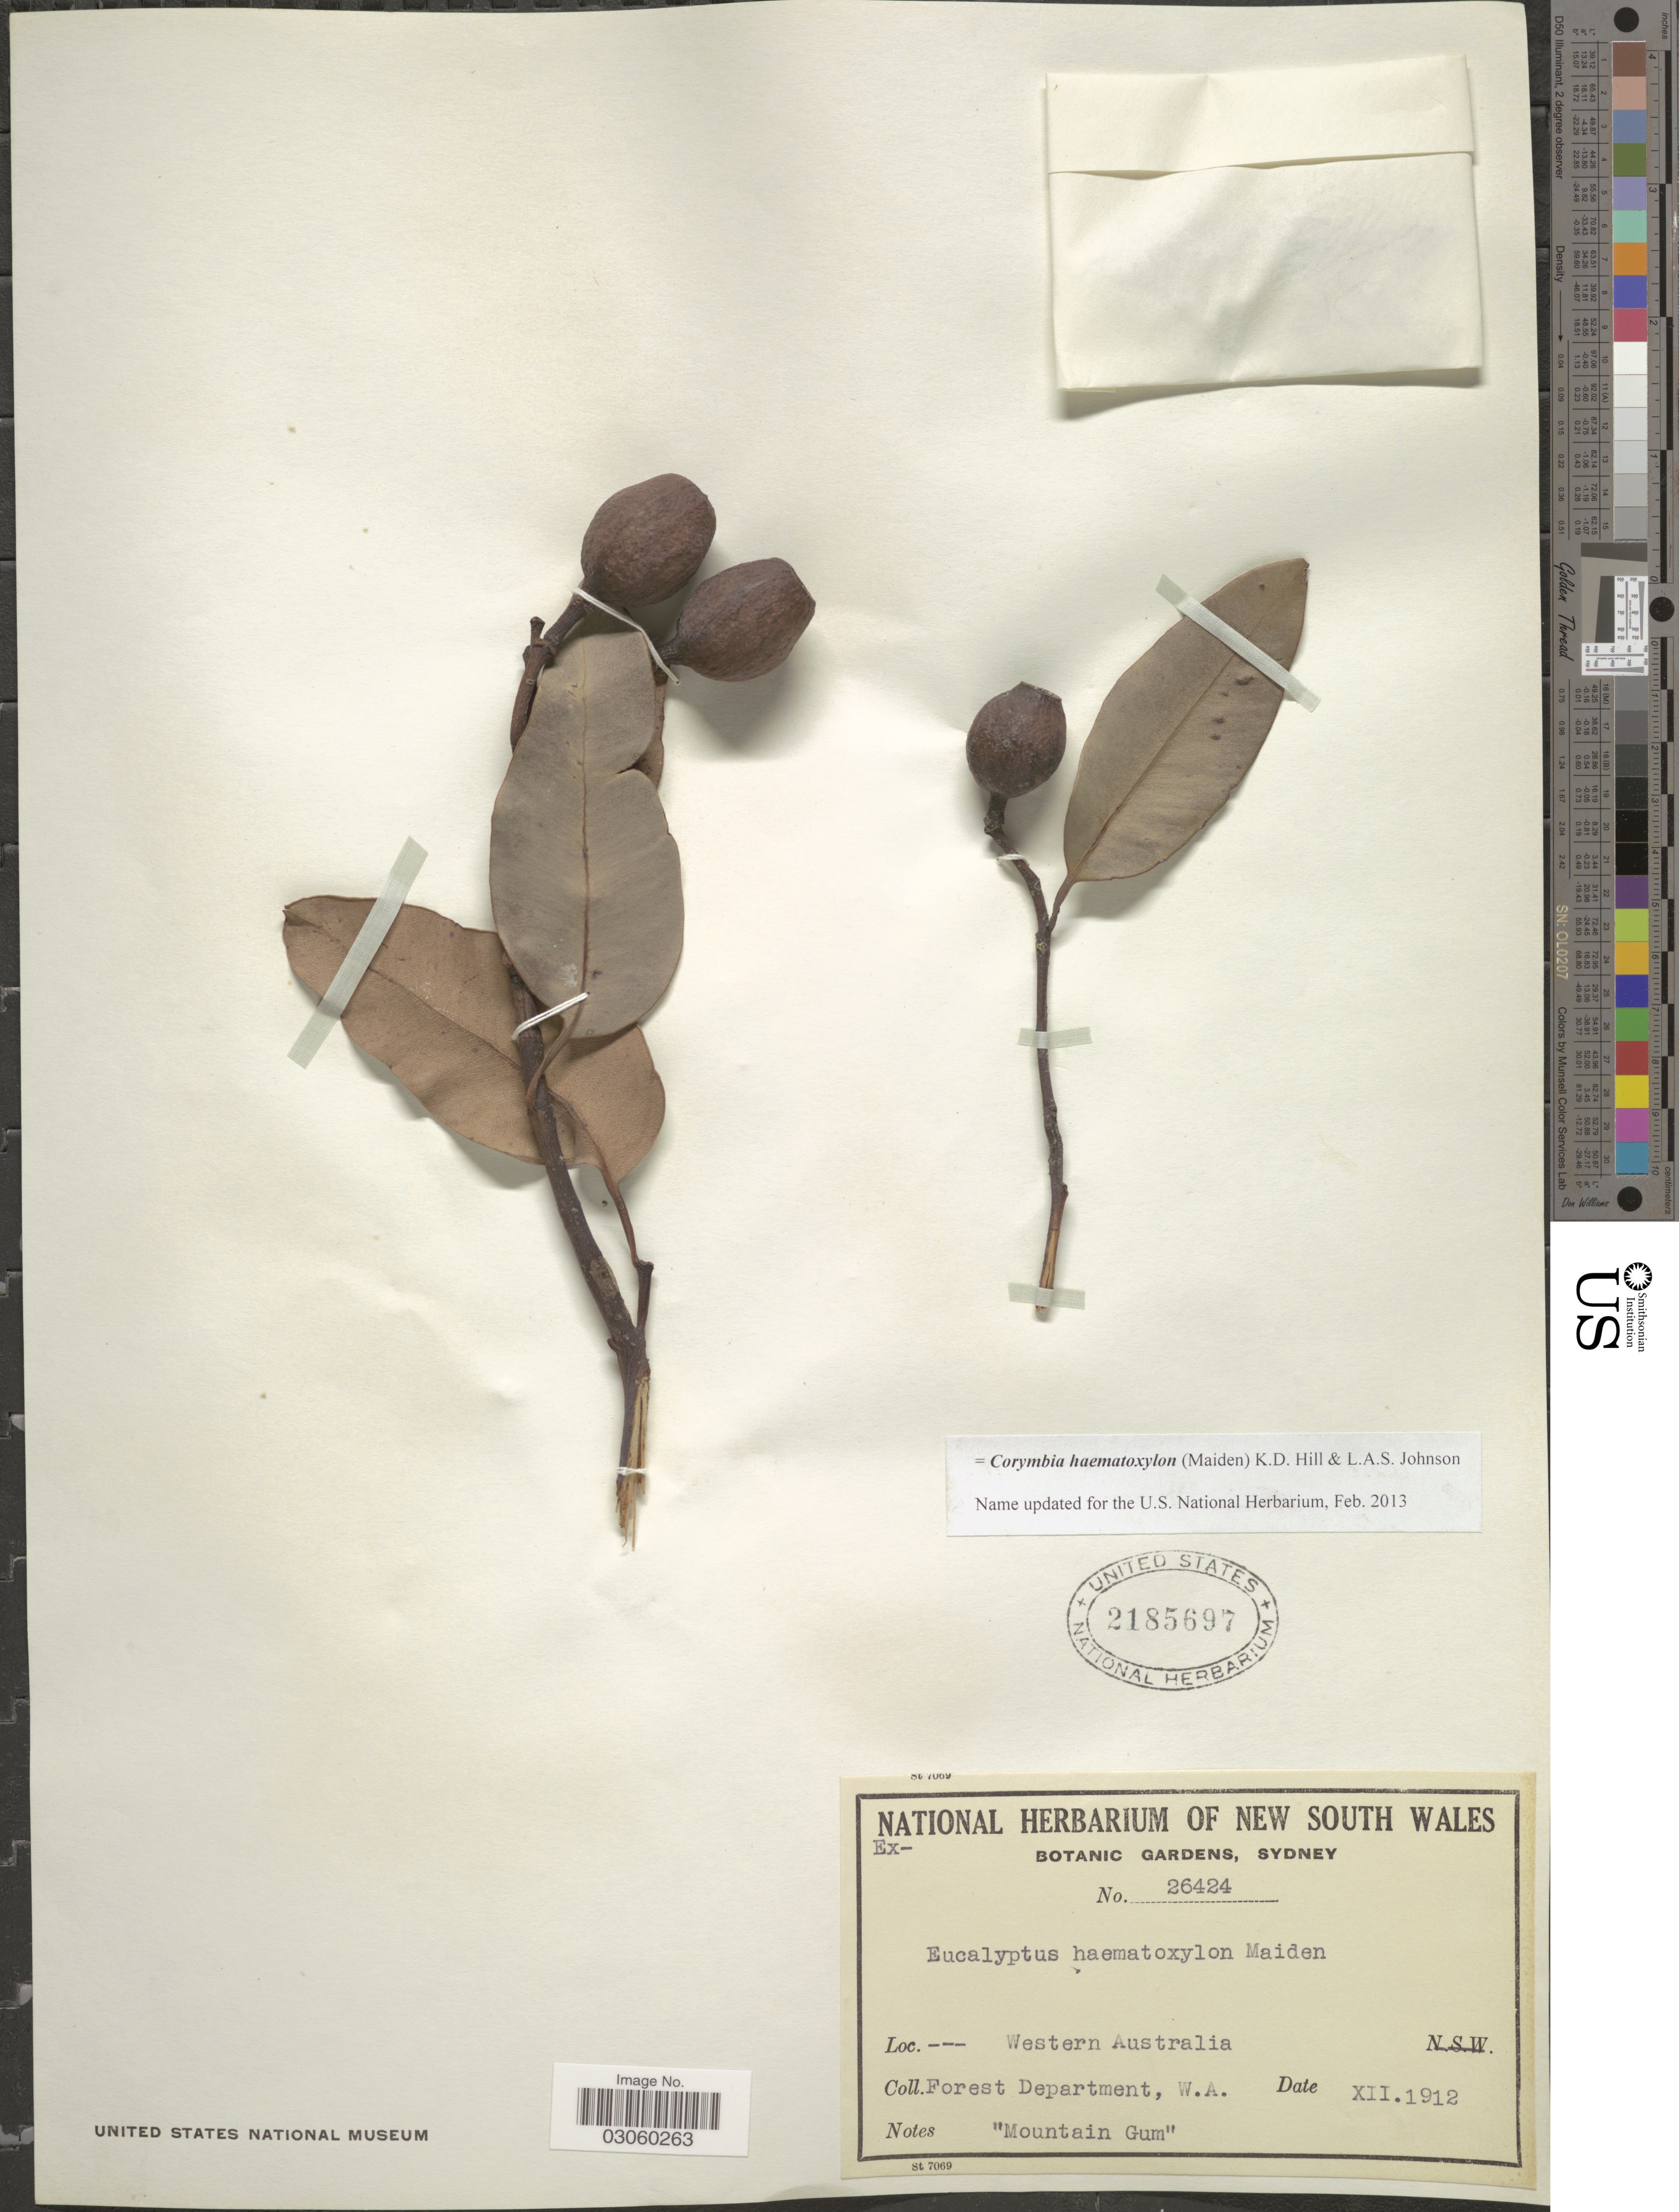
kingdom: Plantae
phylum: Tracheophyta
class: Magnoliopsida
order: Myrtales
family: Myrtaceae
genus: Corymbia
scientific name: Corymbia haematoxylon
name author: (Maiden) K.D. Hill & L.A.S. Johnson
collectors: Forest Dept.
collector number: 26424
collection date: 1912-12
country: Australia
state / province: Western Australia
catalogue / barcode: US 2185697